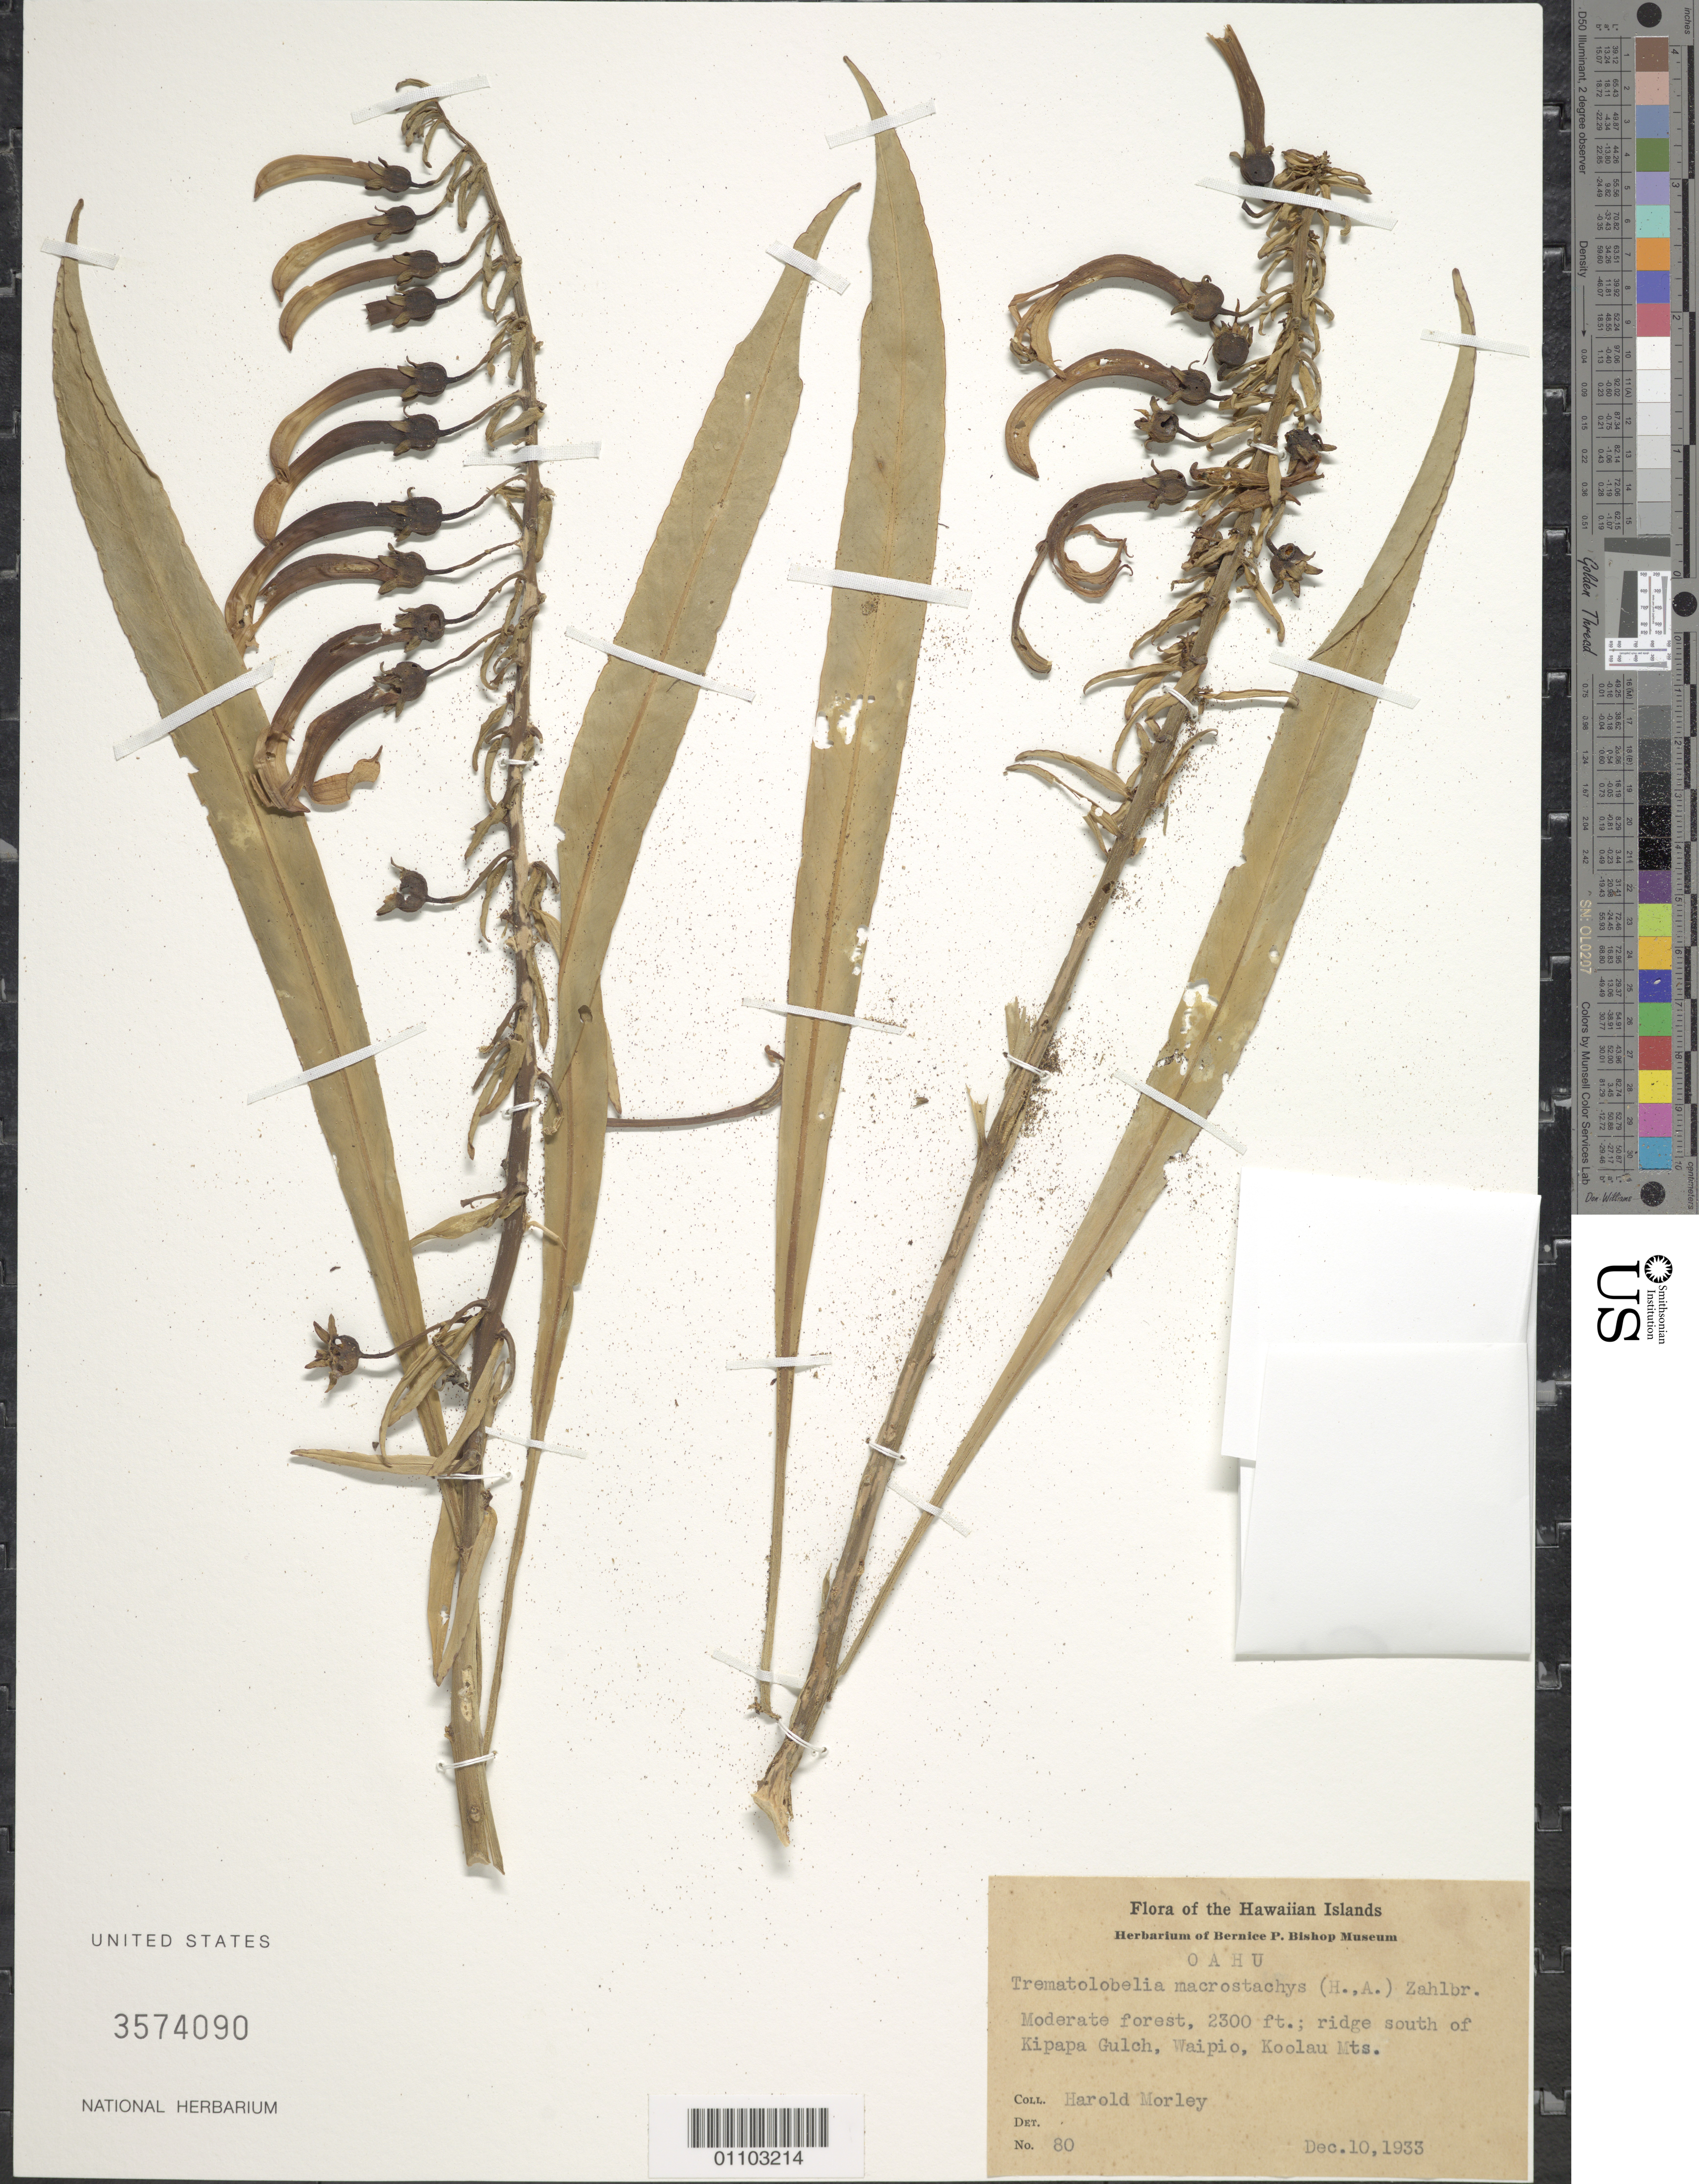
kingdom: Plantae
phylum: Tracheophyta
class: Magnoliopsida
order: Asterales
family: Campanulaceae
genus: Trematolobelia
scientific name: Trematolobelia macrostachys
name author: (Hook. & Arn.) Zahlbr. ex Rock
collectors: H. Morley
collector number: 80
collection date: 1933-12-10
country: United States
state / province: Hawaii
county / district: Honolulu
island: Oahu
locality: Ridge south of Kipapa Gulch, Waipio, Koolau Mountains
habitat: Moderate forest.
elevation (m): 701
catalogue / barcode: US 3574090